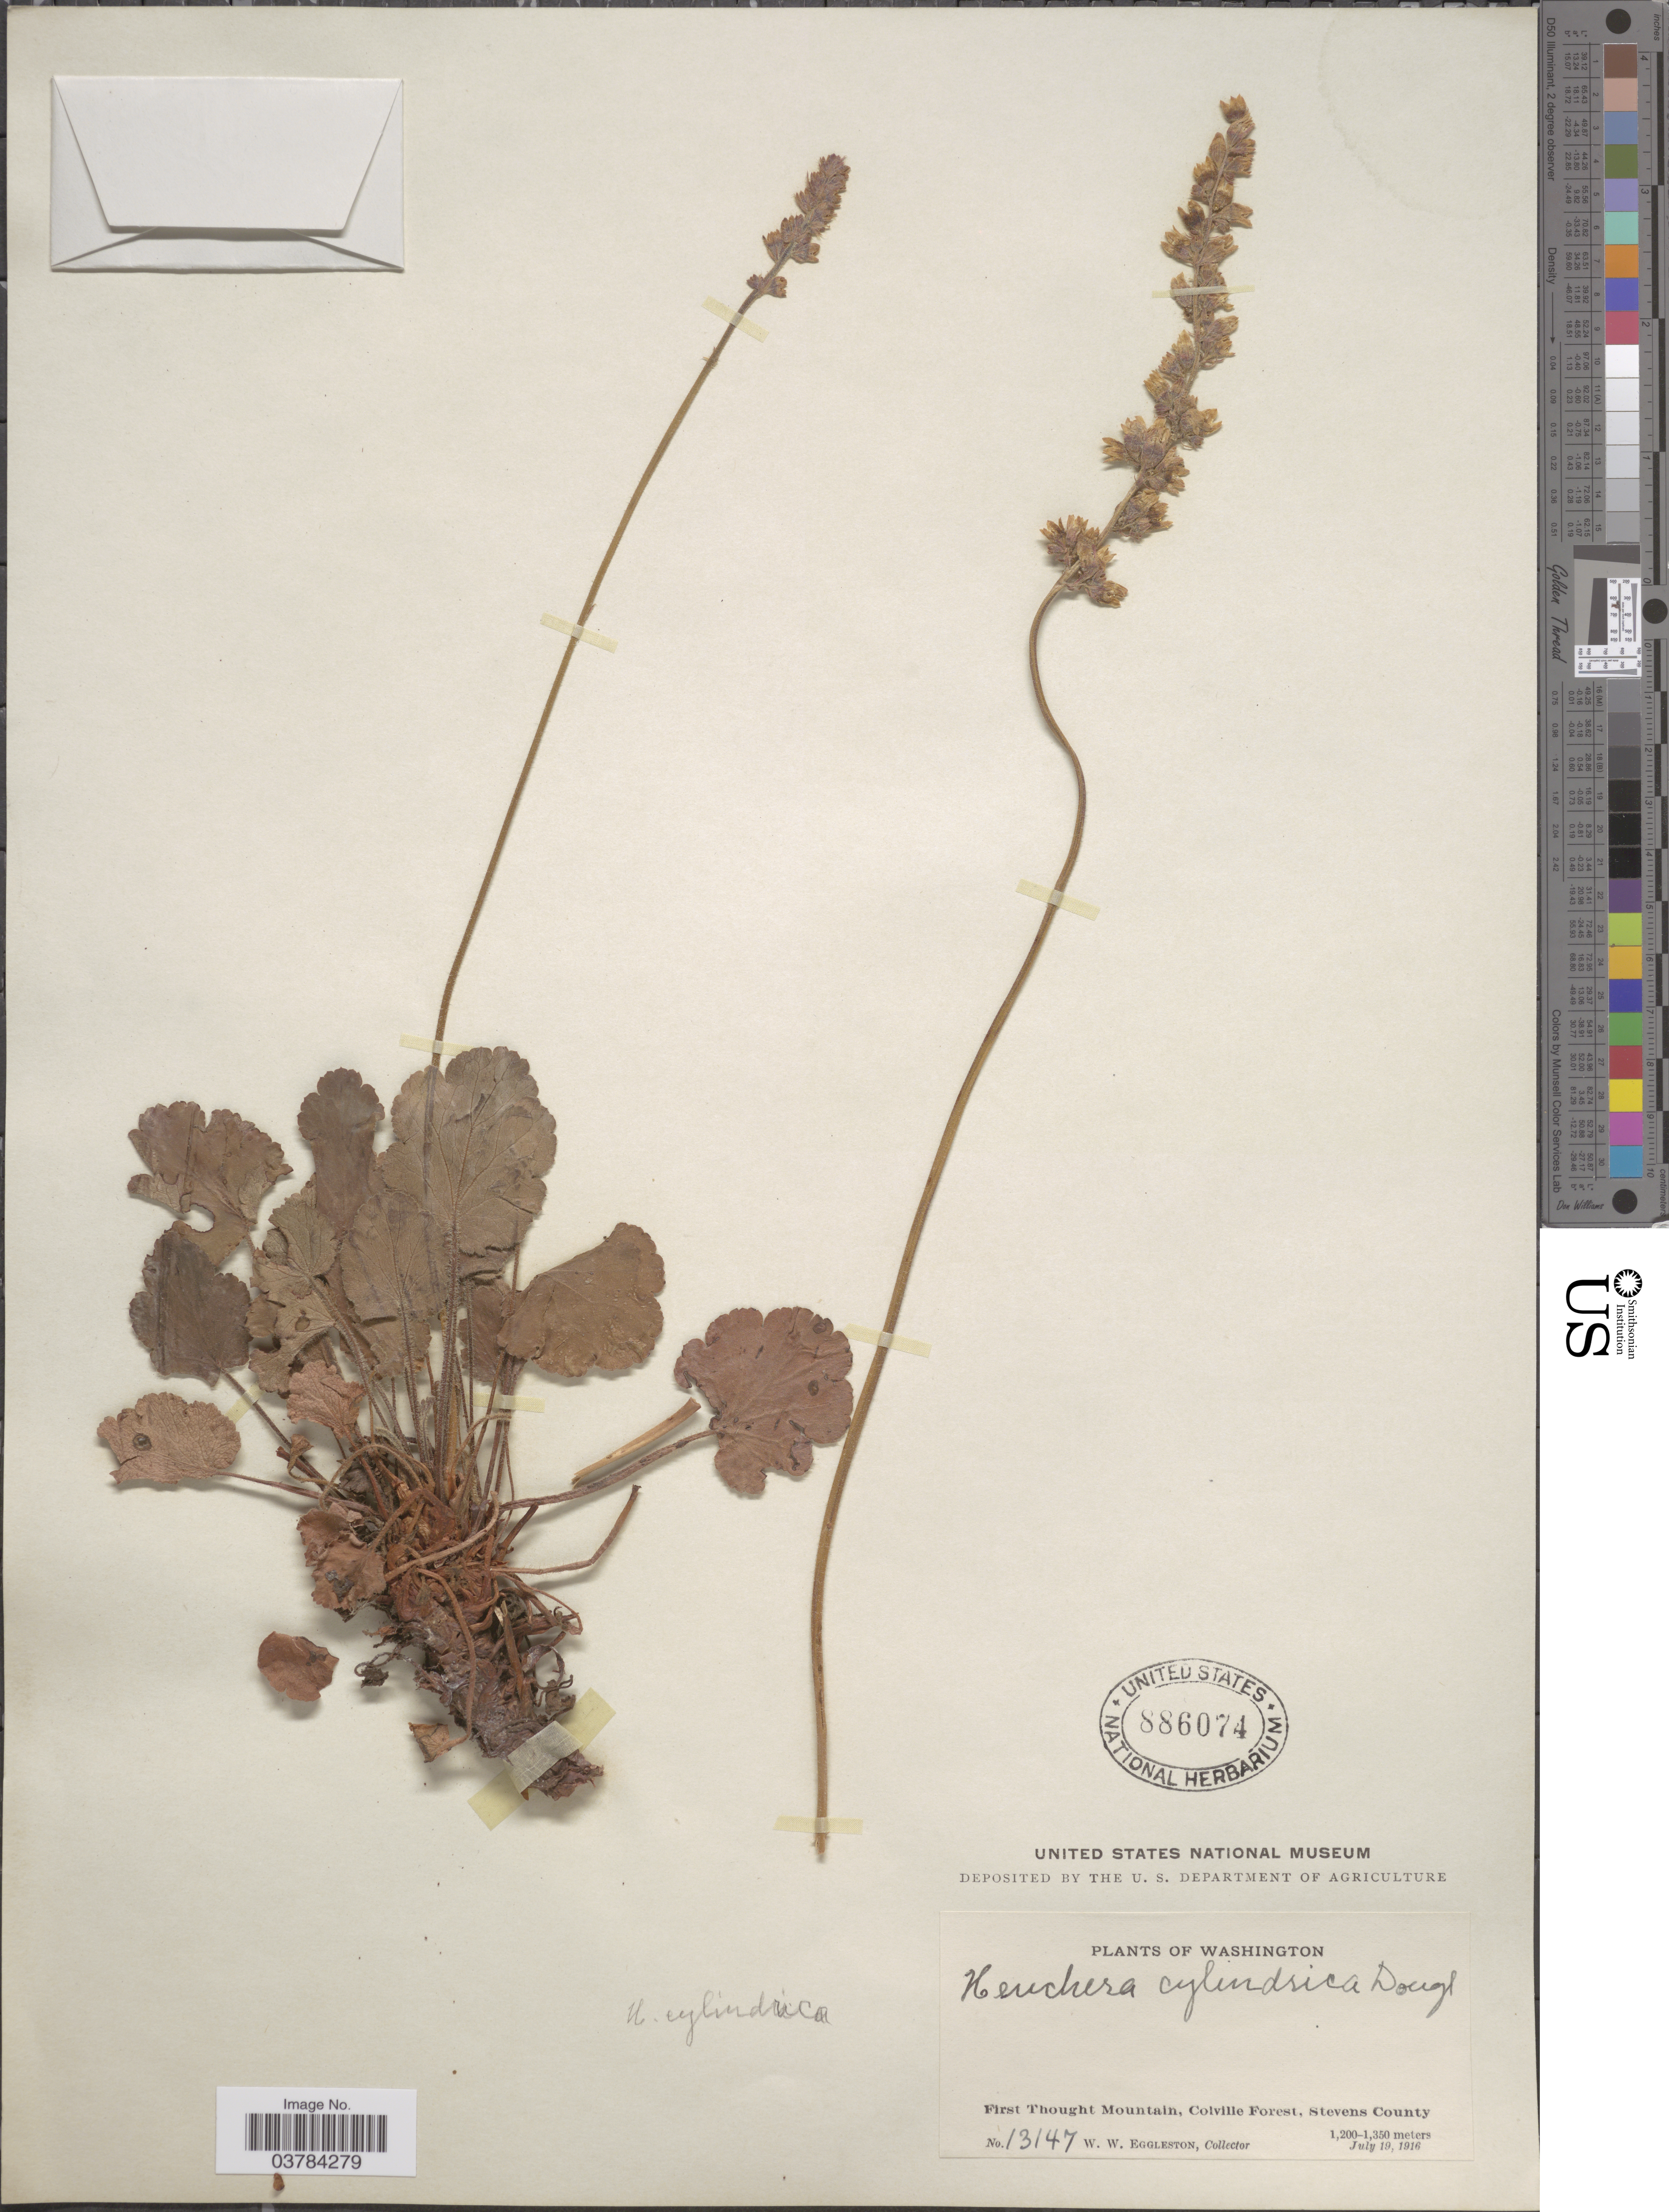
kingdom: Plantae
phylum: Tracheophyta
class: Magnoliopsida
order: Saxifragales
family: Saxifragaceae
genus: Heuchera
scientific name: Heuchera cylindrica var. cylindrica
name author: Douglas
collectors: W. W. Eggleston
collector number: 13147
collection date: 1916-07-19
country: United States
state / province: Washington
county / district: Stevens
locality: First Thought Mountain, Colville Forest, Stevens County.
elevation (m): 1200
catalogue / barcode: US 886074